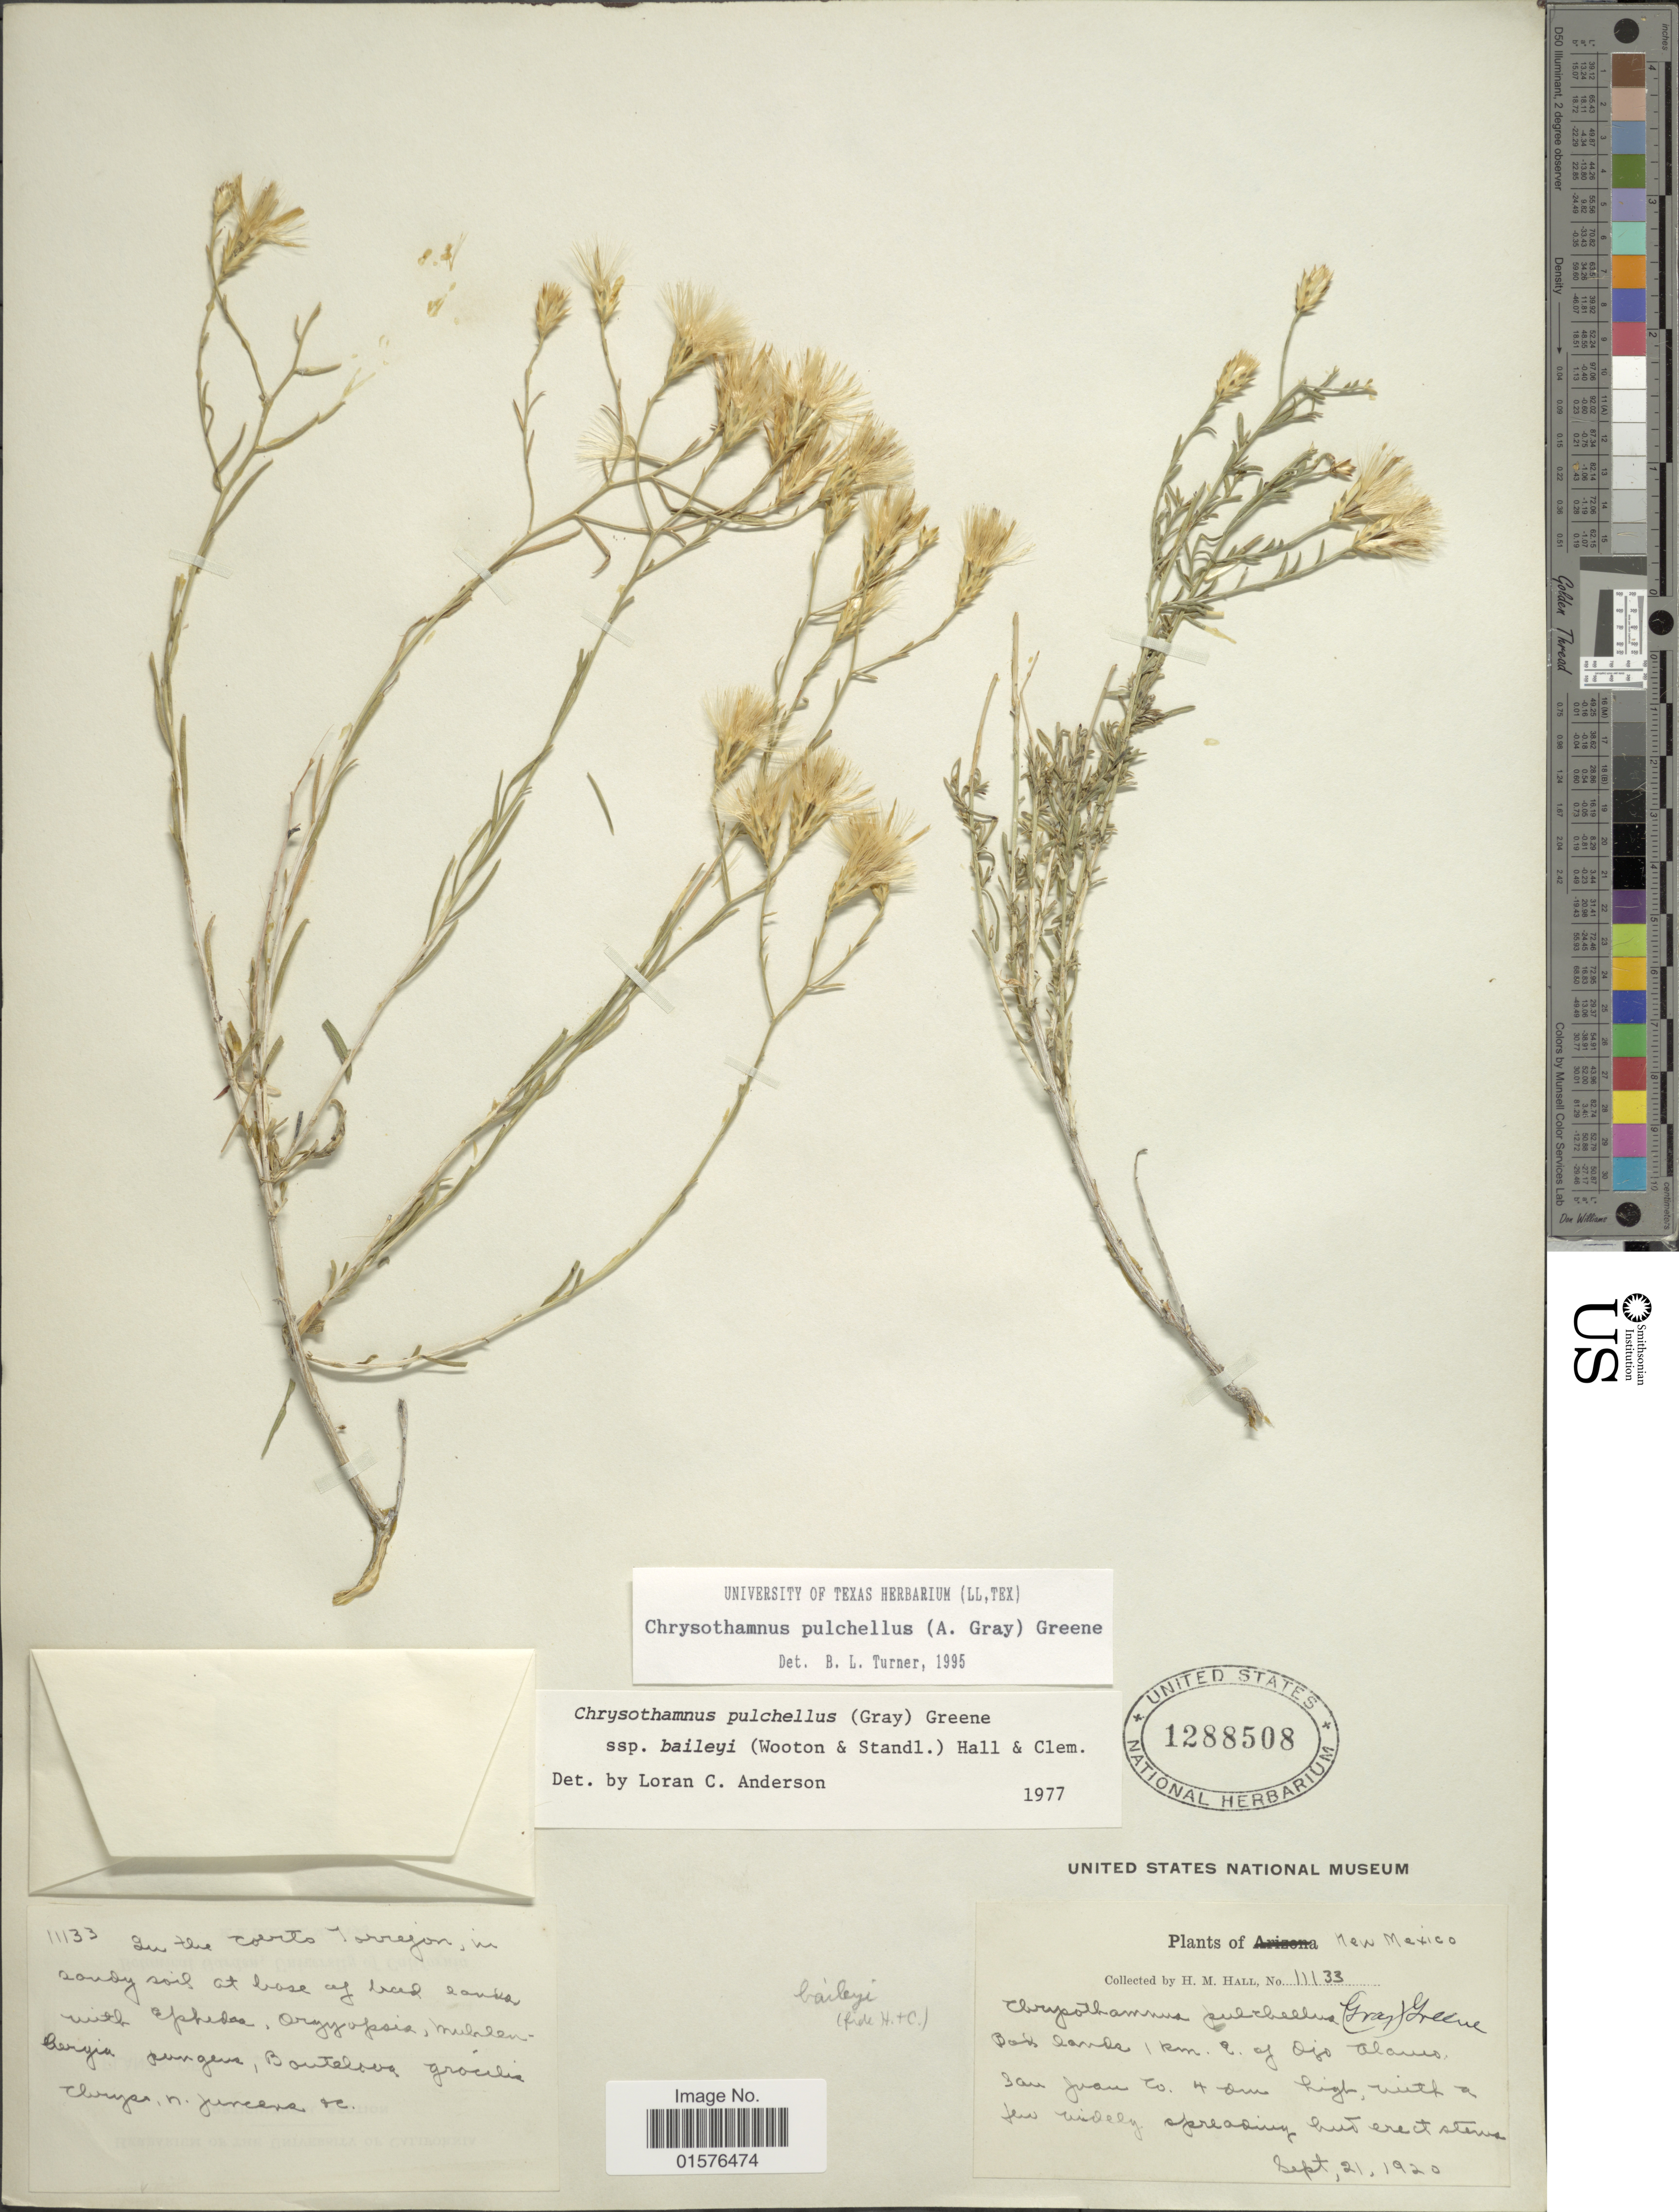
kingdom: Plantae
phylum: Tracheophyta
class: Magnoliopsida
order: Asterales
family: Asteraceae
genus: Lorandersonia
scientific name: Lorandersonia baileyi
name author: (Wooton & Standl.) et al.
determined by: Urbatsch, Lowell E., Curator (LSU), Louisiana State University (UNITED STATES)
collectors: H. M. Hall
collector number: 1113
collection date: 1920-09-21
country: United States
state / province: New Mexico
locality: BahSan 1 km. E. of Ojo Claus, San Juan Co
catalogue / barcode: US 1288508